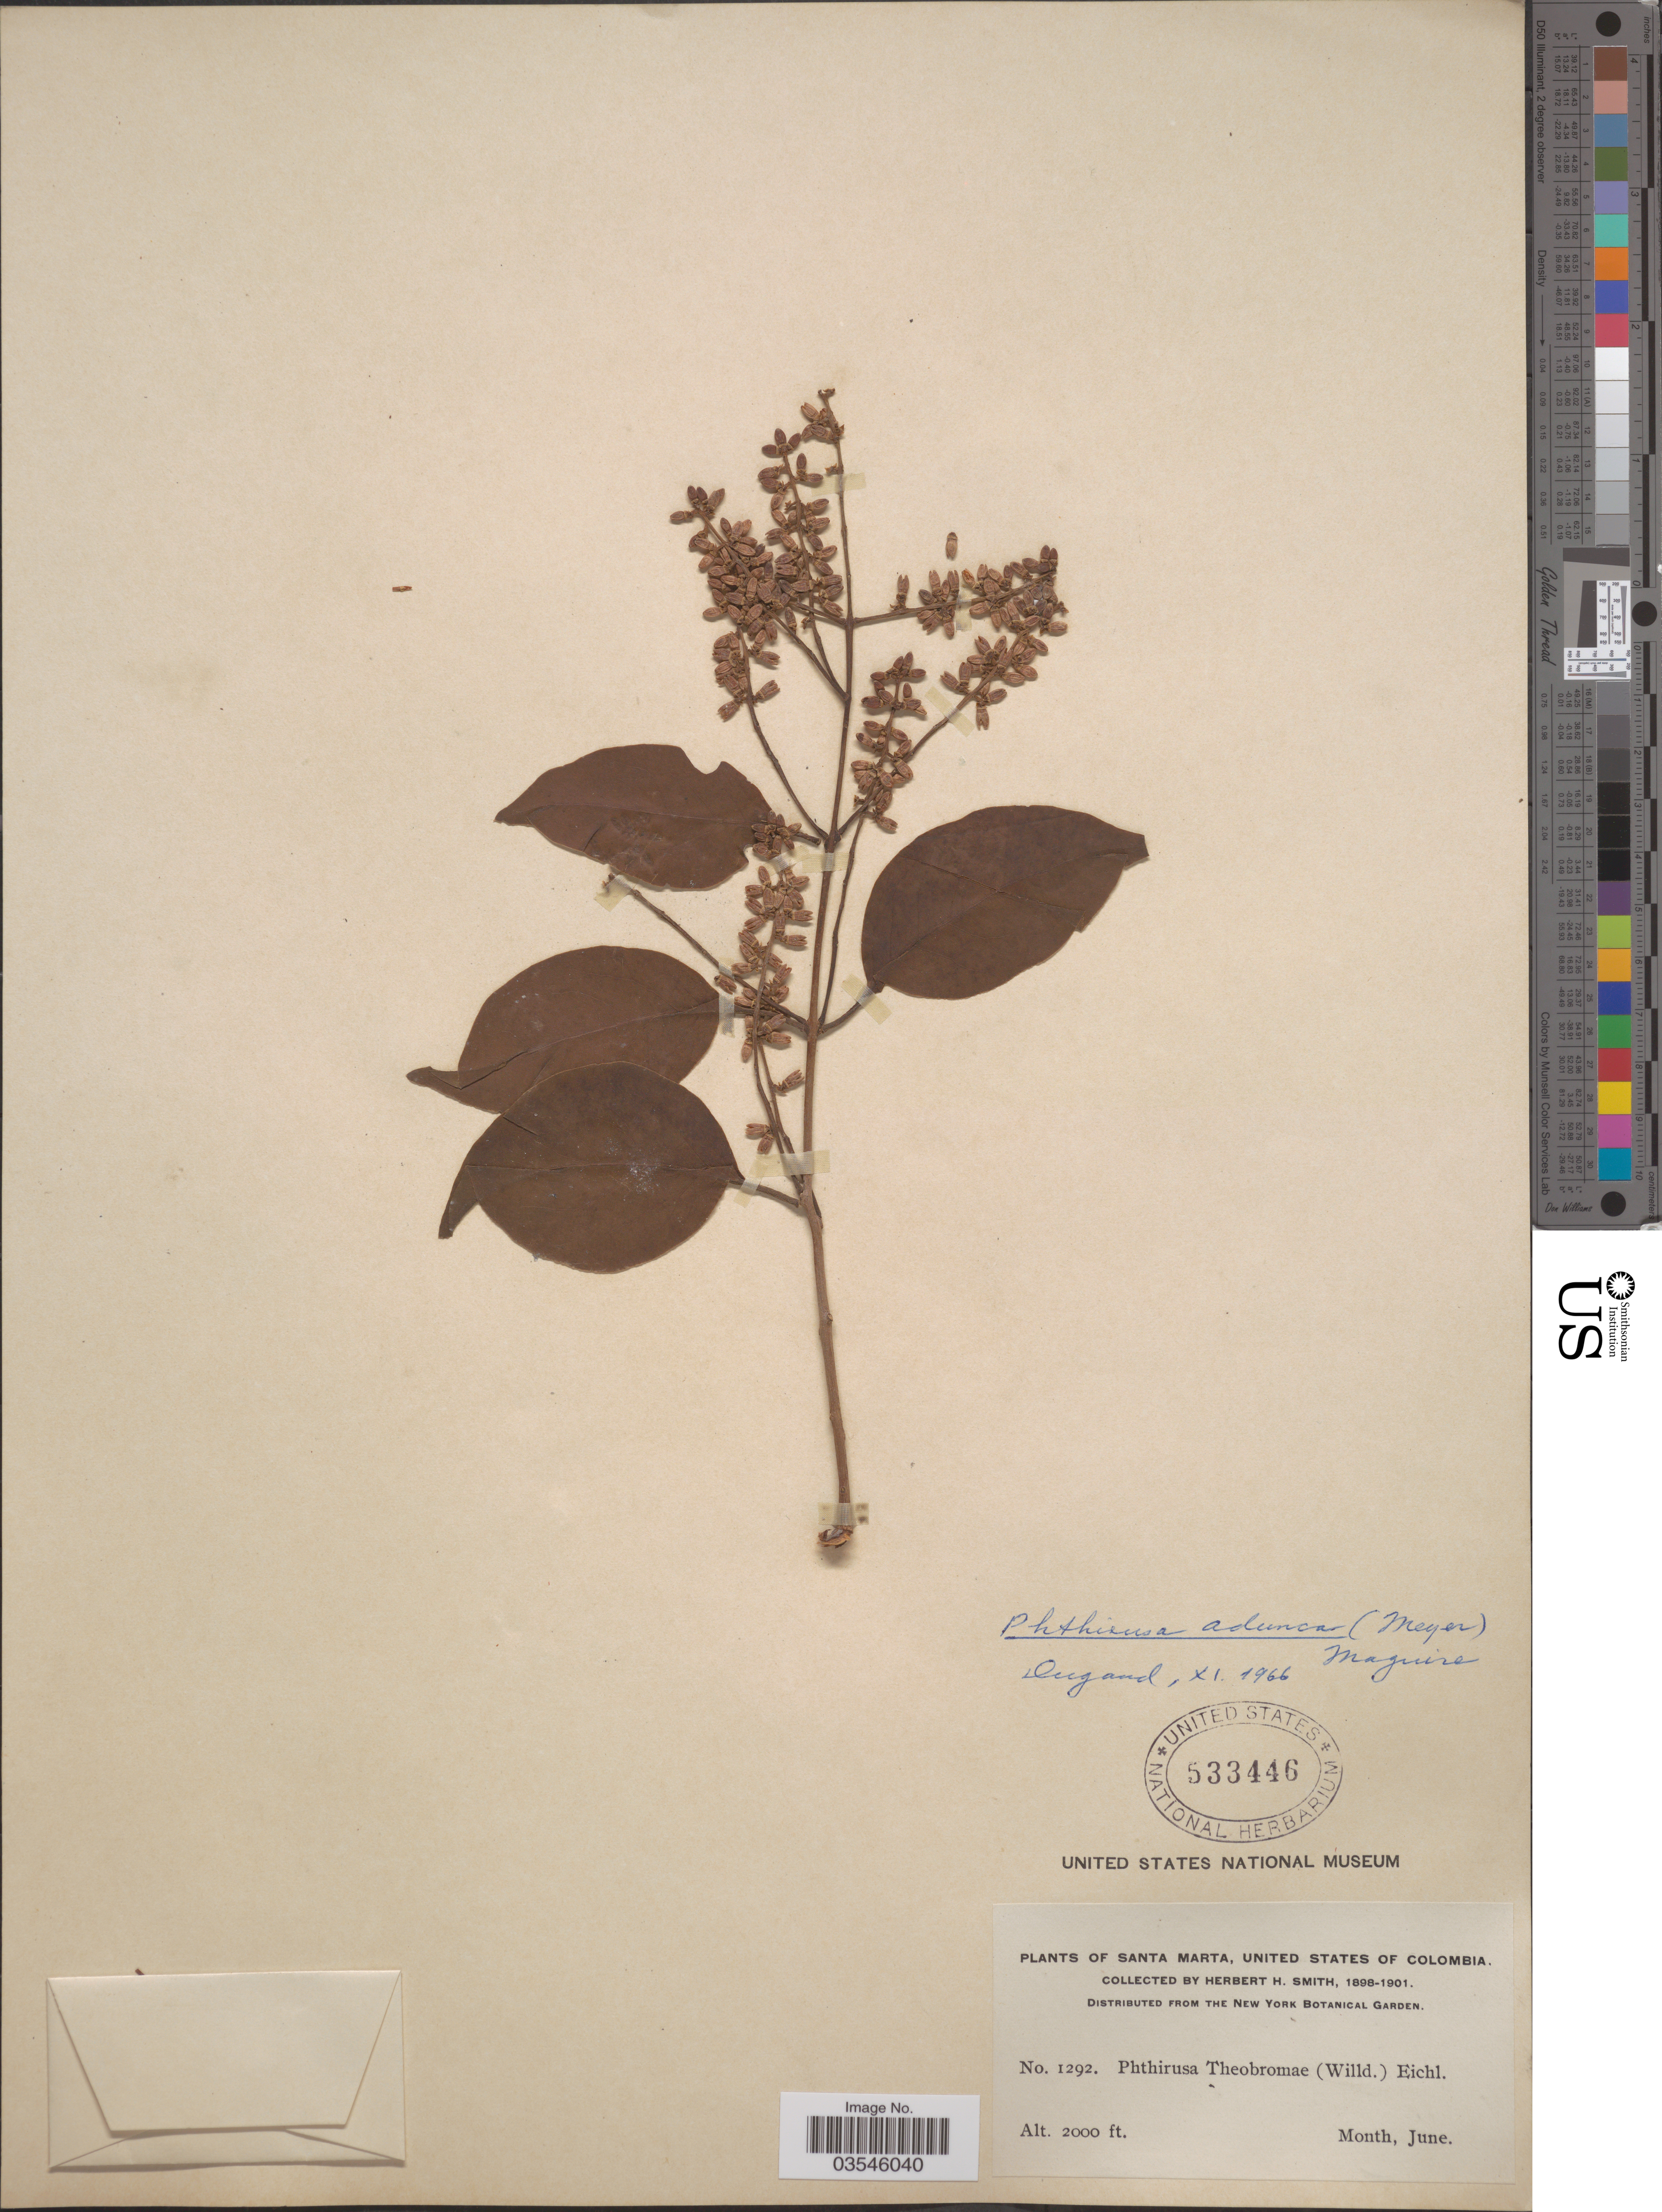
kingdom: Plantae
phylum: Tracheophyta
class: Magnoliopsida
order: Santalales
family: Loranthaceae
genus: Phthirusa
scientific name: Phthirusa adunca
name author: (G. Mey.) Maguire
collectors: Herbert H. Smith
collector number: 1292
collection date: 1898-06/1901-06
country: Colombia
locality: Santa Marta, United States of Colombia.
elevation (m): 610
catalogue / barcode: US 533446